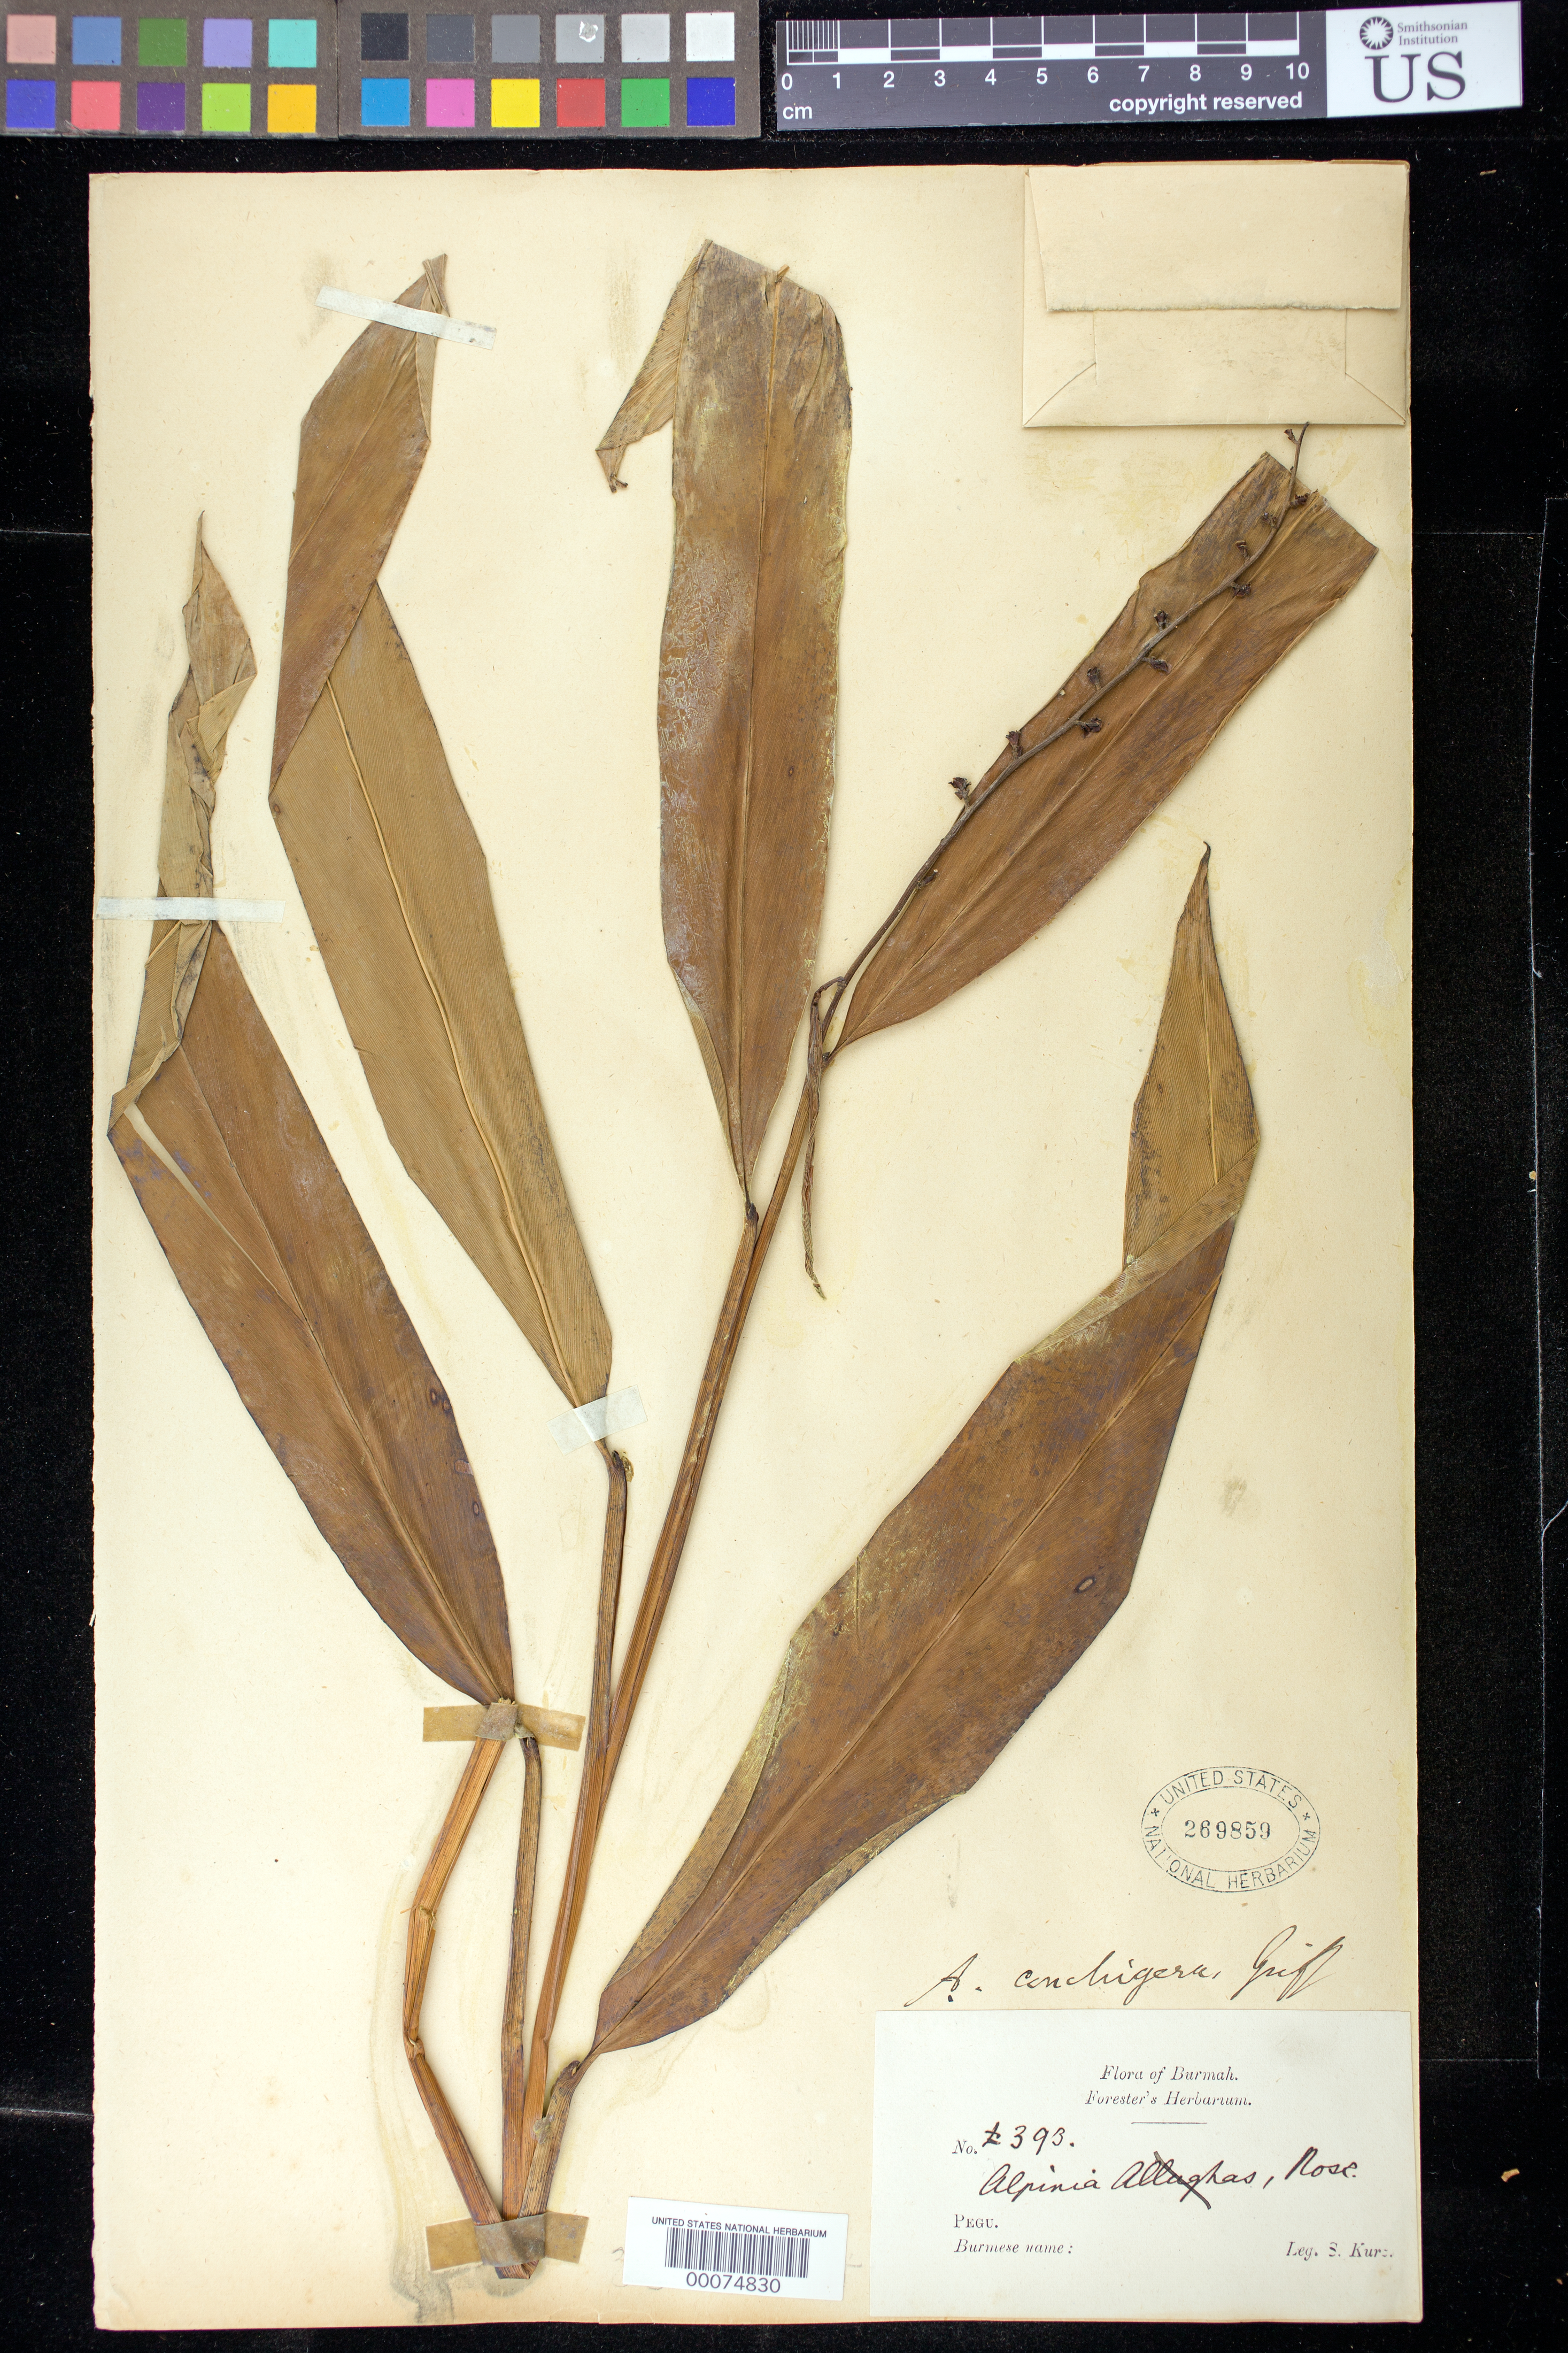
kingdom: Plantae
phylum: Tracheophyta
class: Liliopsida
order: Zingiberales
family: Zingiberaceae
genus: Alpinia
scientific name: Alpinia conchigera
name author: Griff.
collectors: W. Kurz et al.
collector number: L393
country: Myanmar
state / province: Bago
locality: Pegu Dist.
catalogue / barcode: US 269859